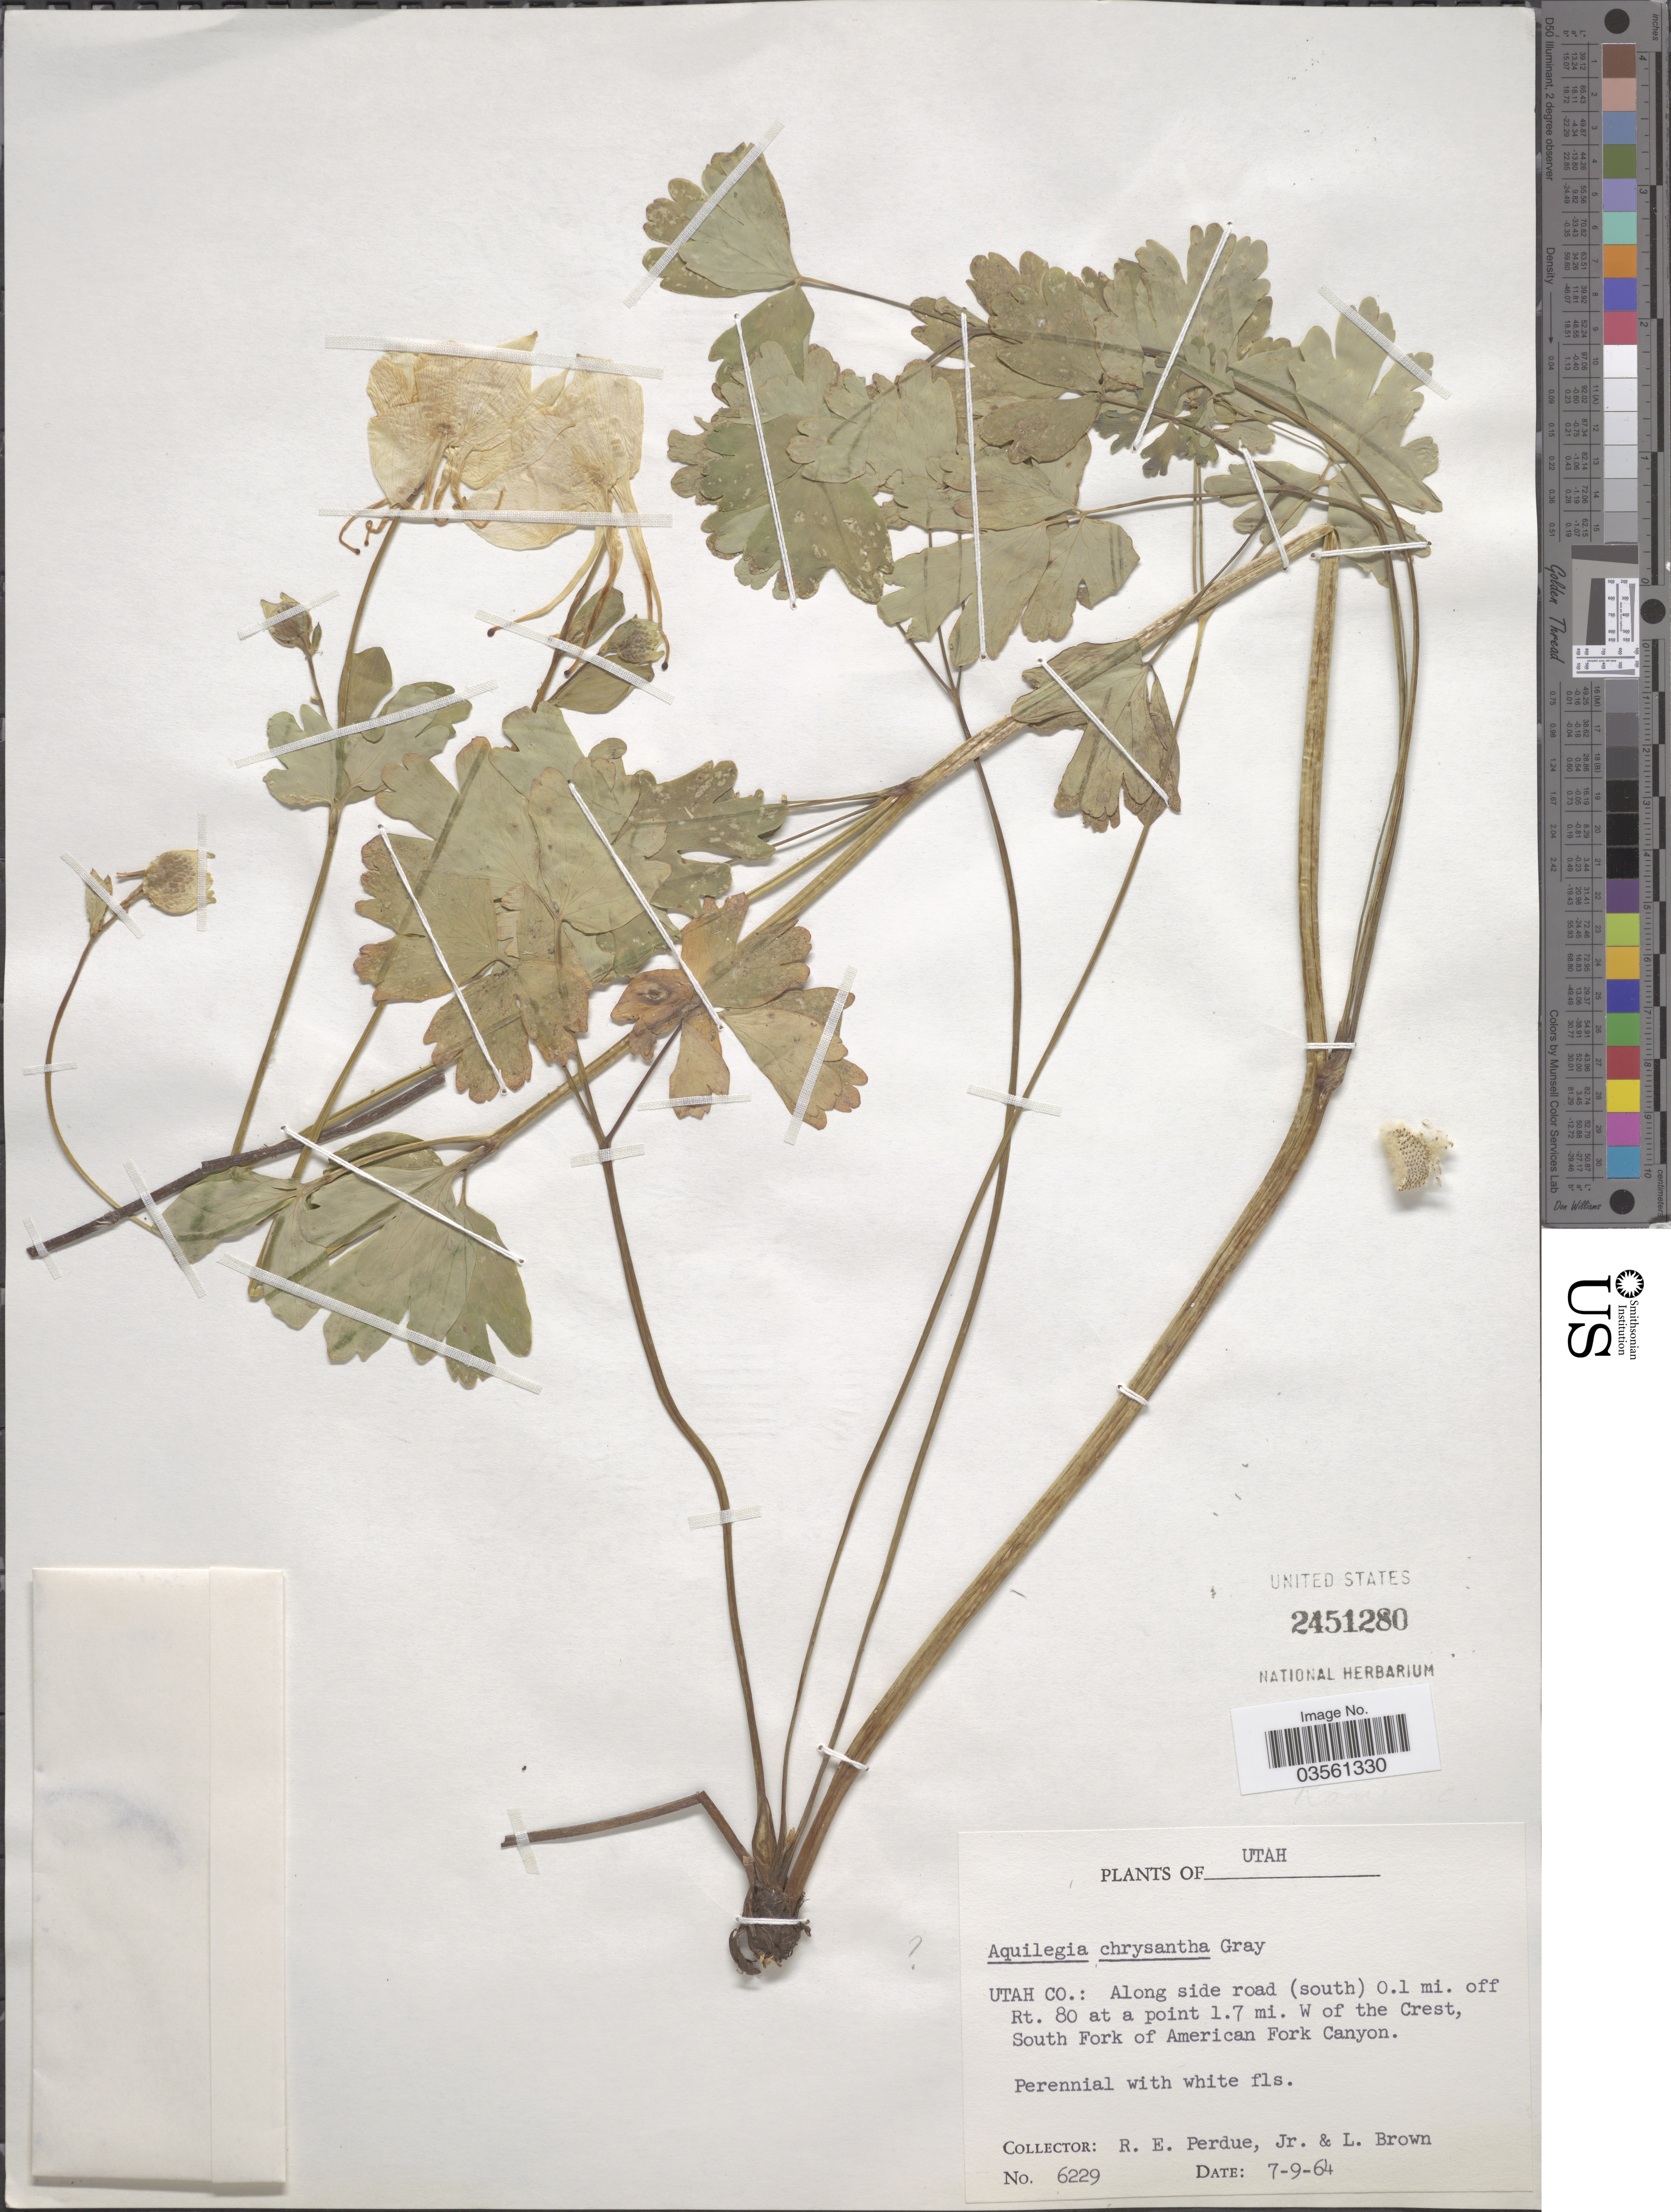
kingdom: Plantae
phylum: Tracheophyta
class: Magnoliopsida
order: Ranunculales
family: Ranunculaceae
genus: Aquilegia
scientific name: Aquilegia chrysantha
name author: A. Gray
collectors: R. E. Perdue & L. Brown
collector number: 6229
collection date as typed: Transcribed d/m/y: 9/7/64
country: United States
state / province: Utah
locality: Utah Co.: Along side road (south) 0.1 mi. off Rt. 80 at a point 1.7 mi. W of the Crest, South Fork of American Fork Canyon.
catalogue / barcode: US 2451280